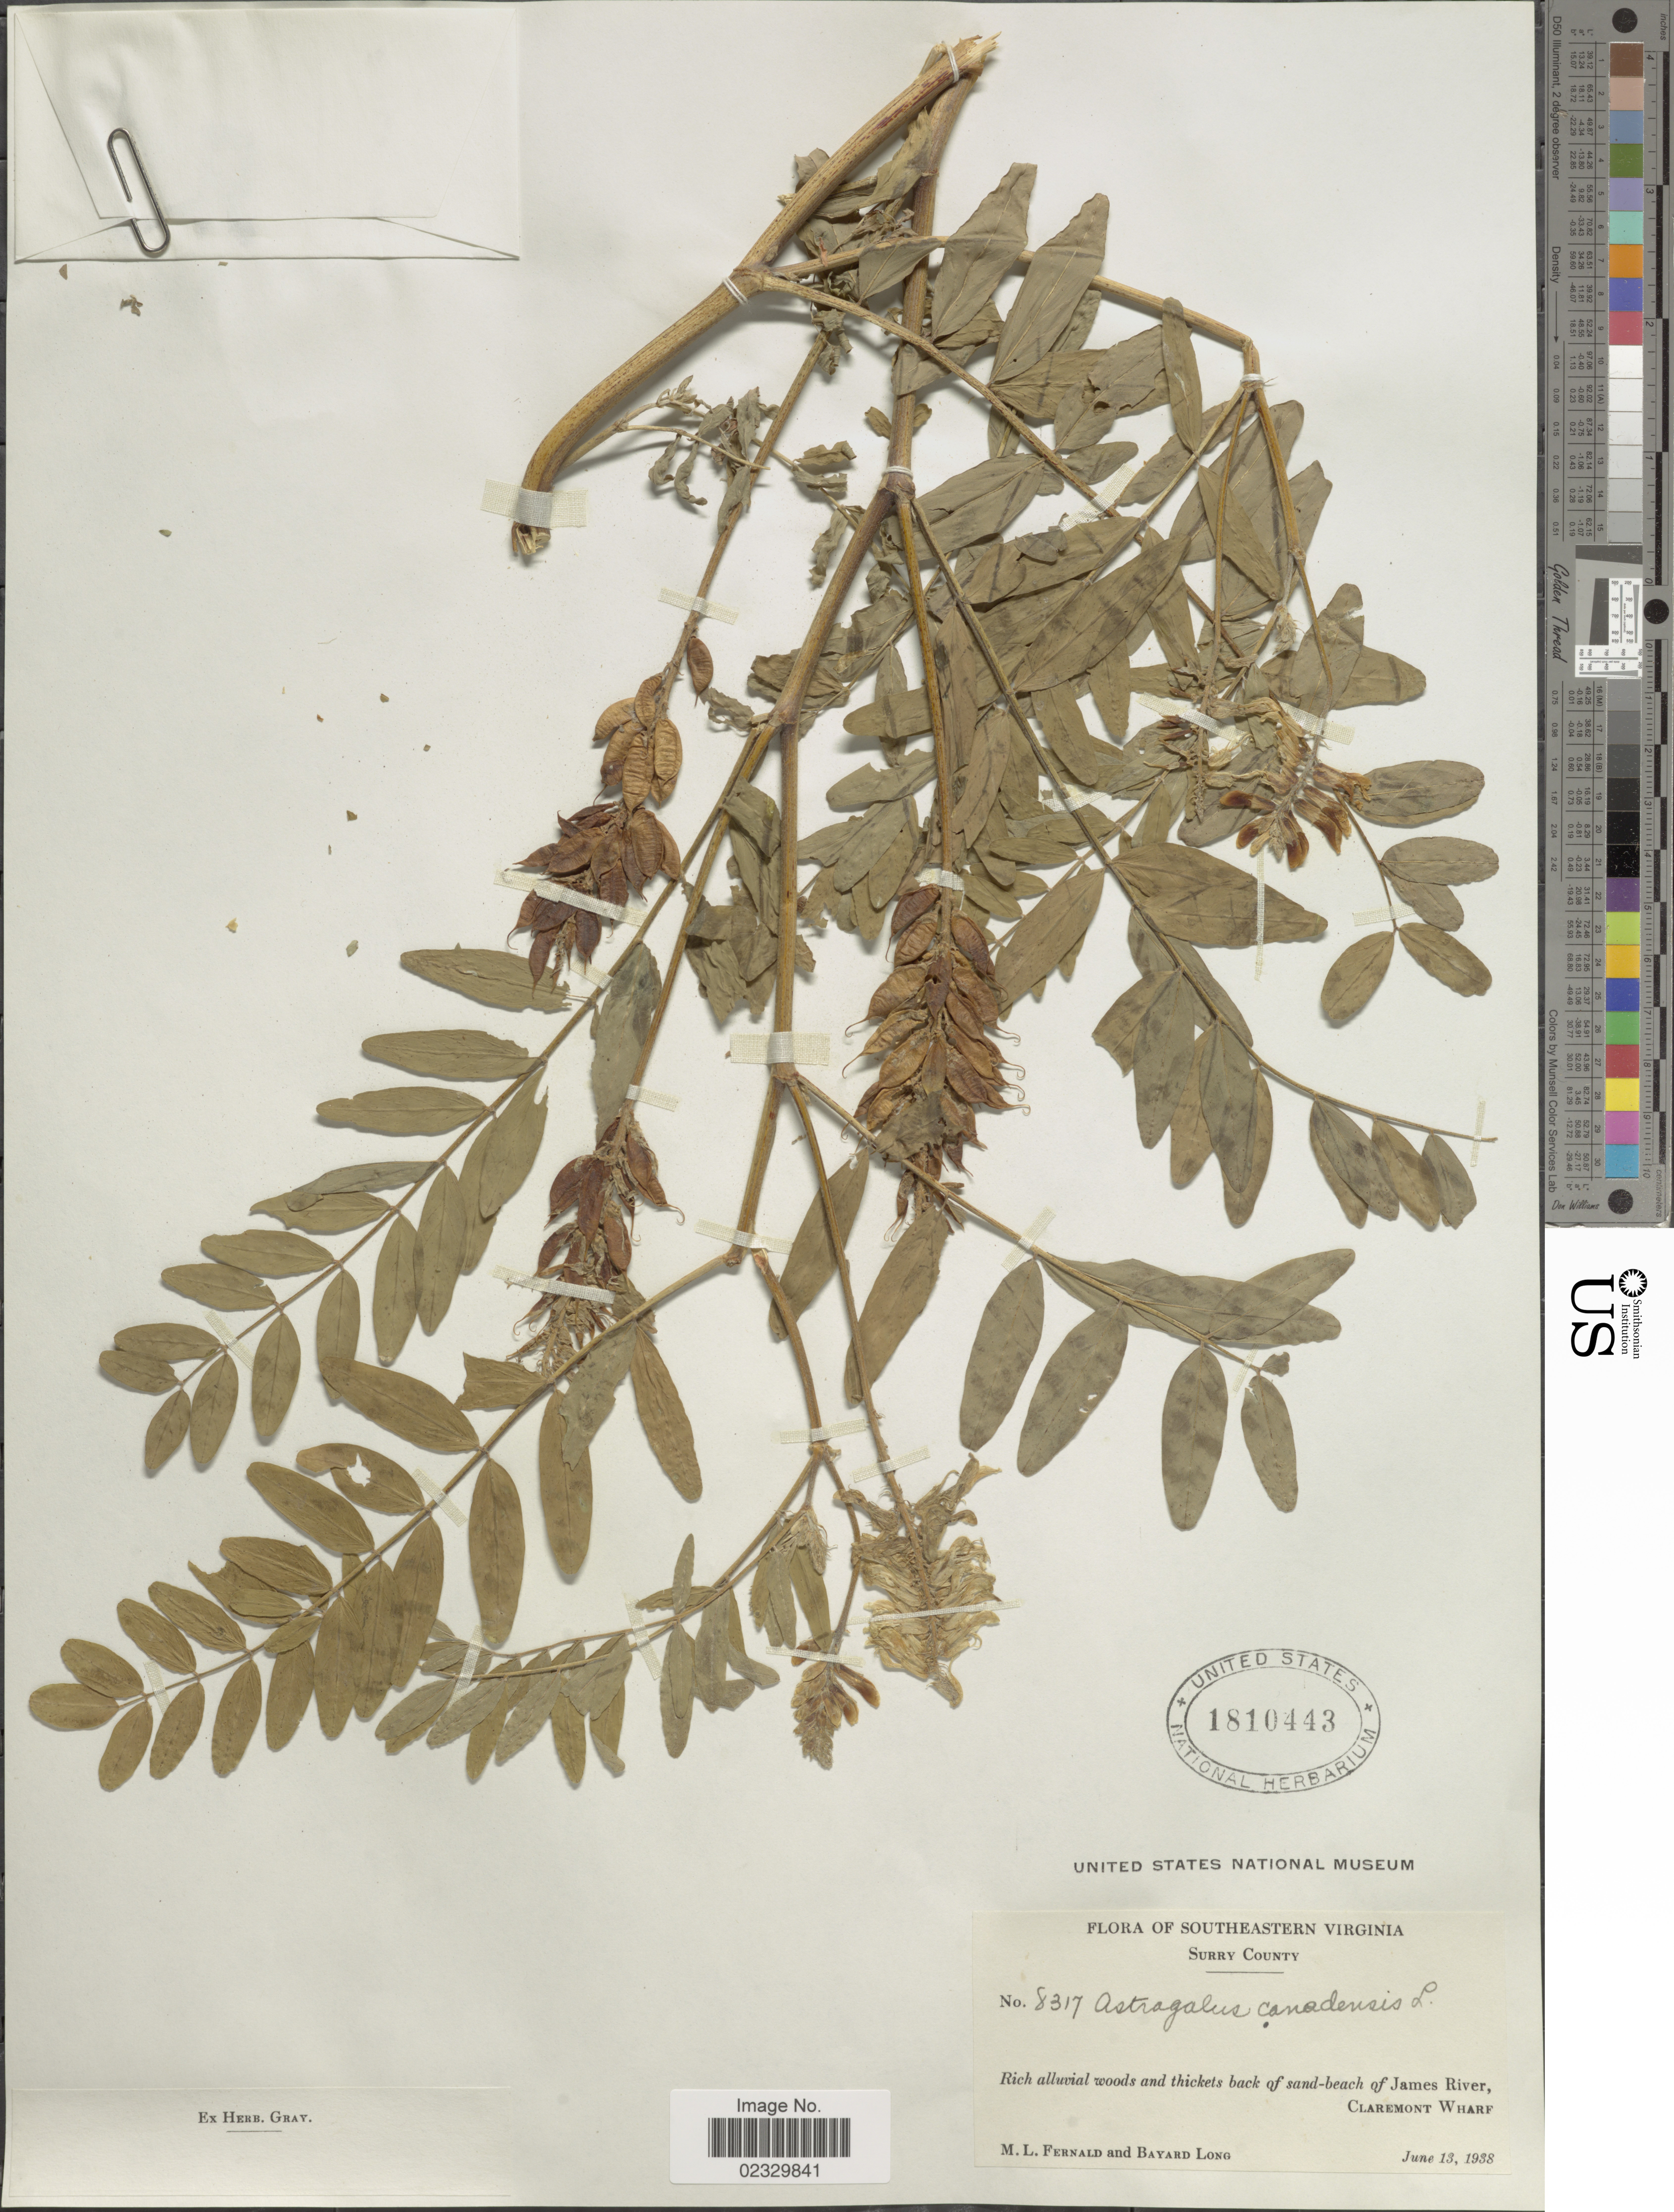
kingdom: Plantae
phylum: Tracheophyta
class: Magnoliopsida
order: Fabales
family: Fabaceae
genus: Astragalus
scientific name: Astragalus canadensis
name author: L.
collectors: M. L. Fernald & B. Long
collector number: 8317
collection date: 1938-06-13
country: United States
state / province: Virginia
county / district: Surry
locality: Southeastern Virginia, Surry County, sand-beach of James River, Claremont Wharf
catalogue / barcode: US 31810443